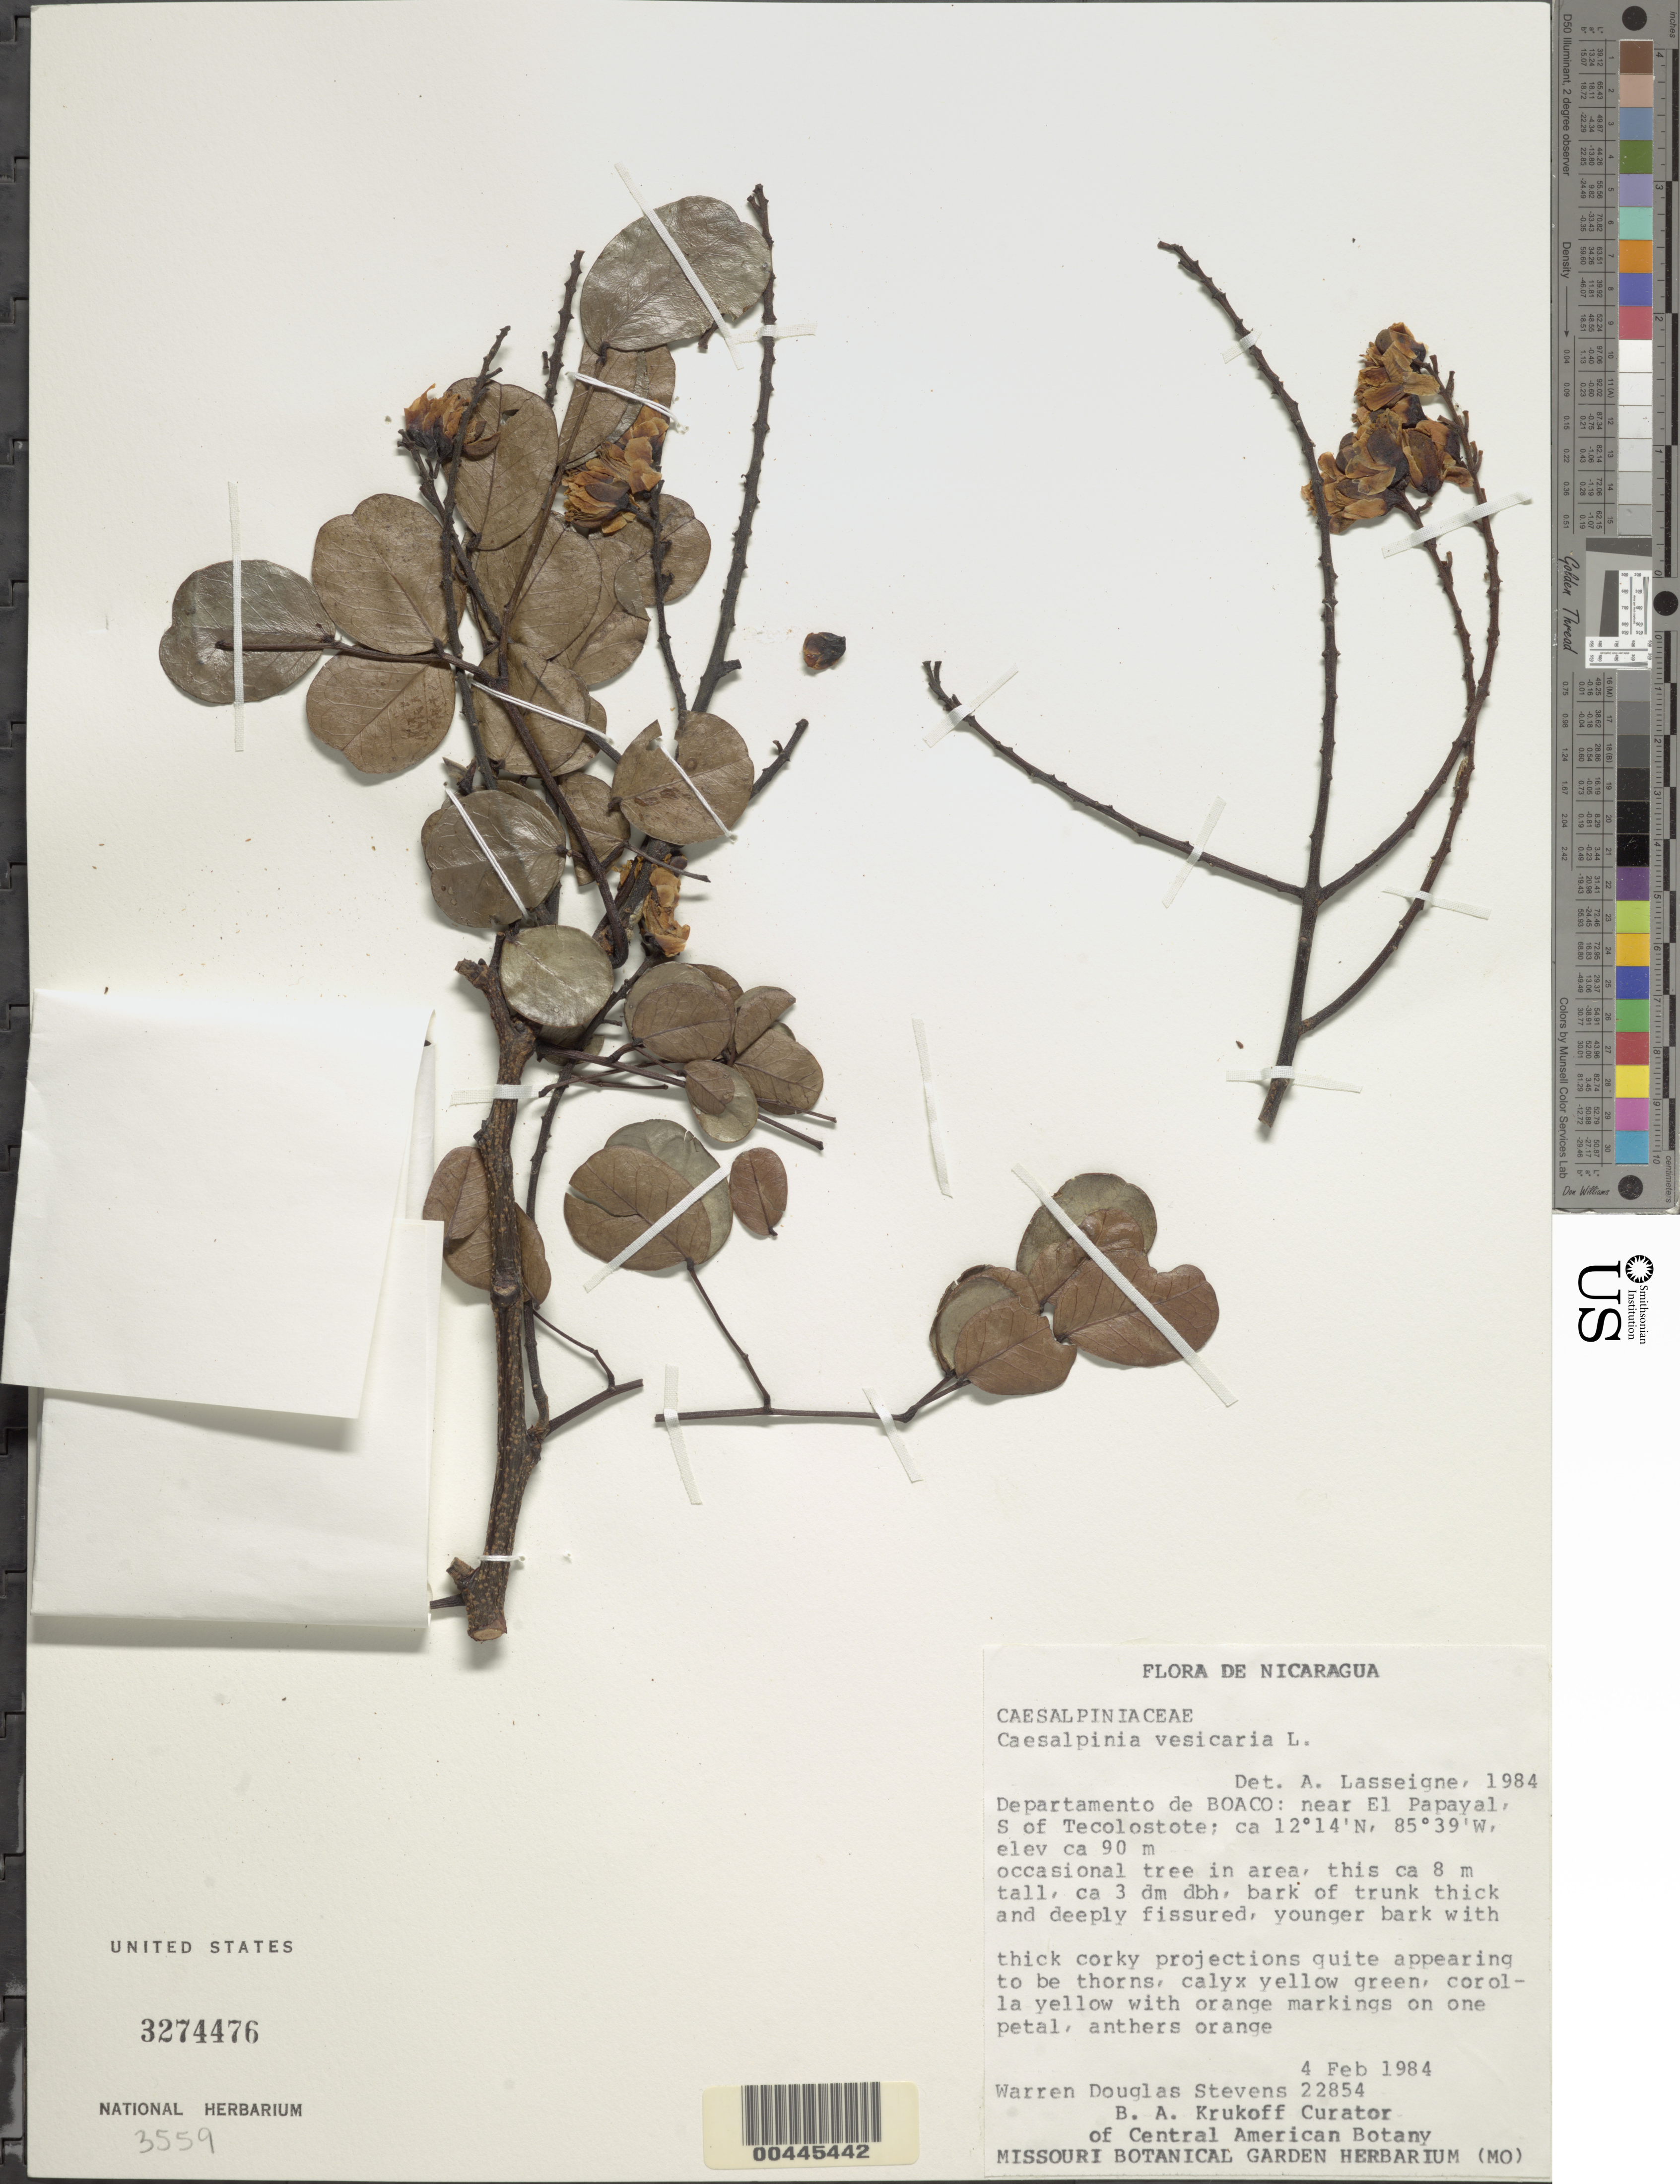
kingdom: Plantae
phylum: Tracheophyta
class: Magnoliopsida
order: Fabales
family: Fabaceae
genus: Tara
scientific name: Tara vesicaria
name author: (L.) Molinari et al.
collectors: W. D. Stevens & B. A. Krukoff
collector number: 2033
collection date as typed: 04 Feb 1984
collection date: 1984-02-04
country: Nicaragua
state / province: Boaco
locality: El papayal, s of tecolostote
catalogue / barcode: US 3274476